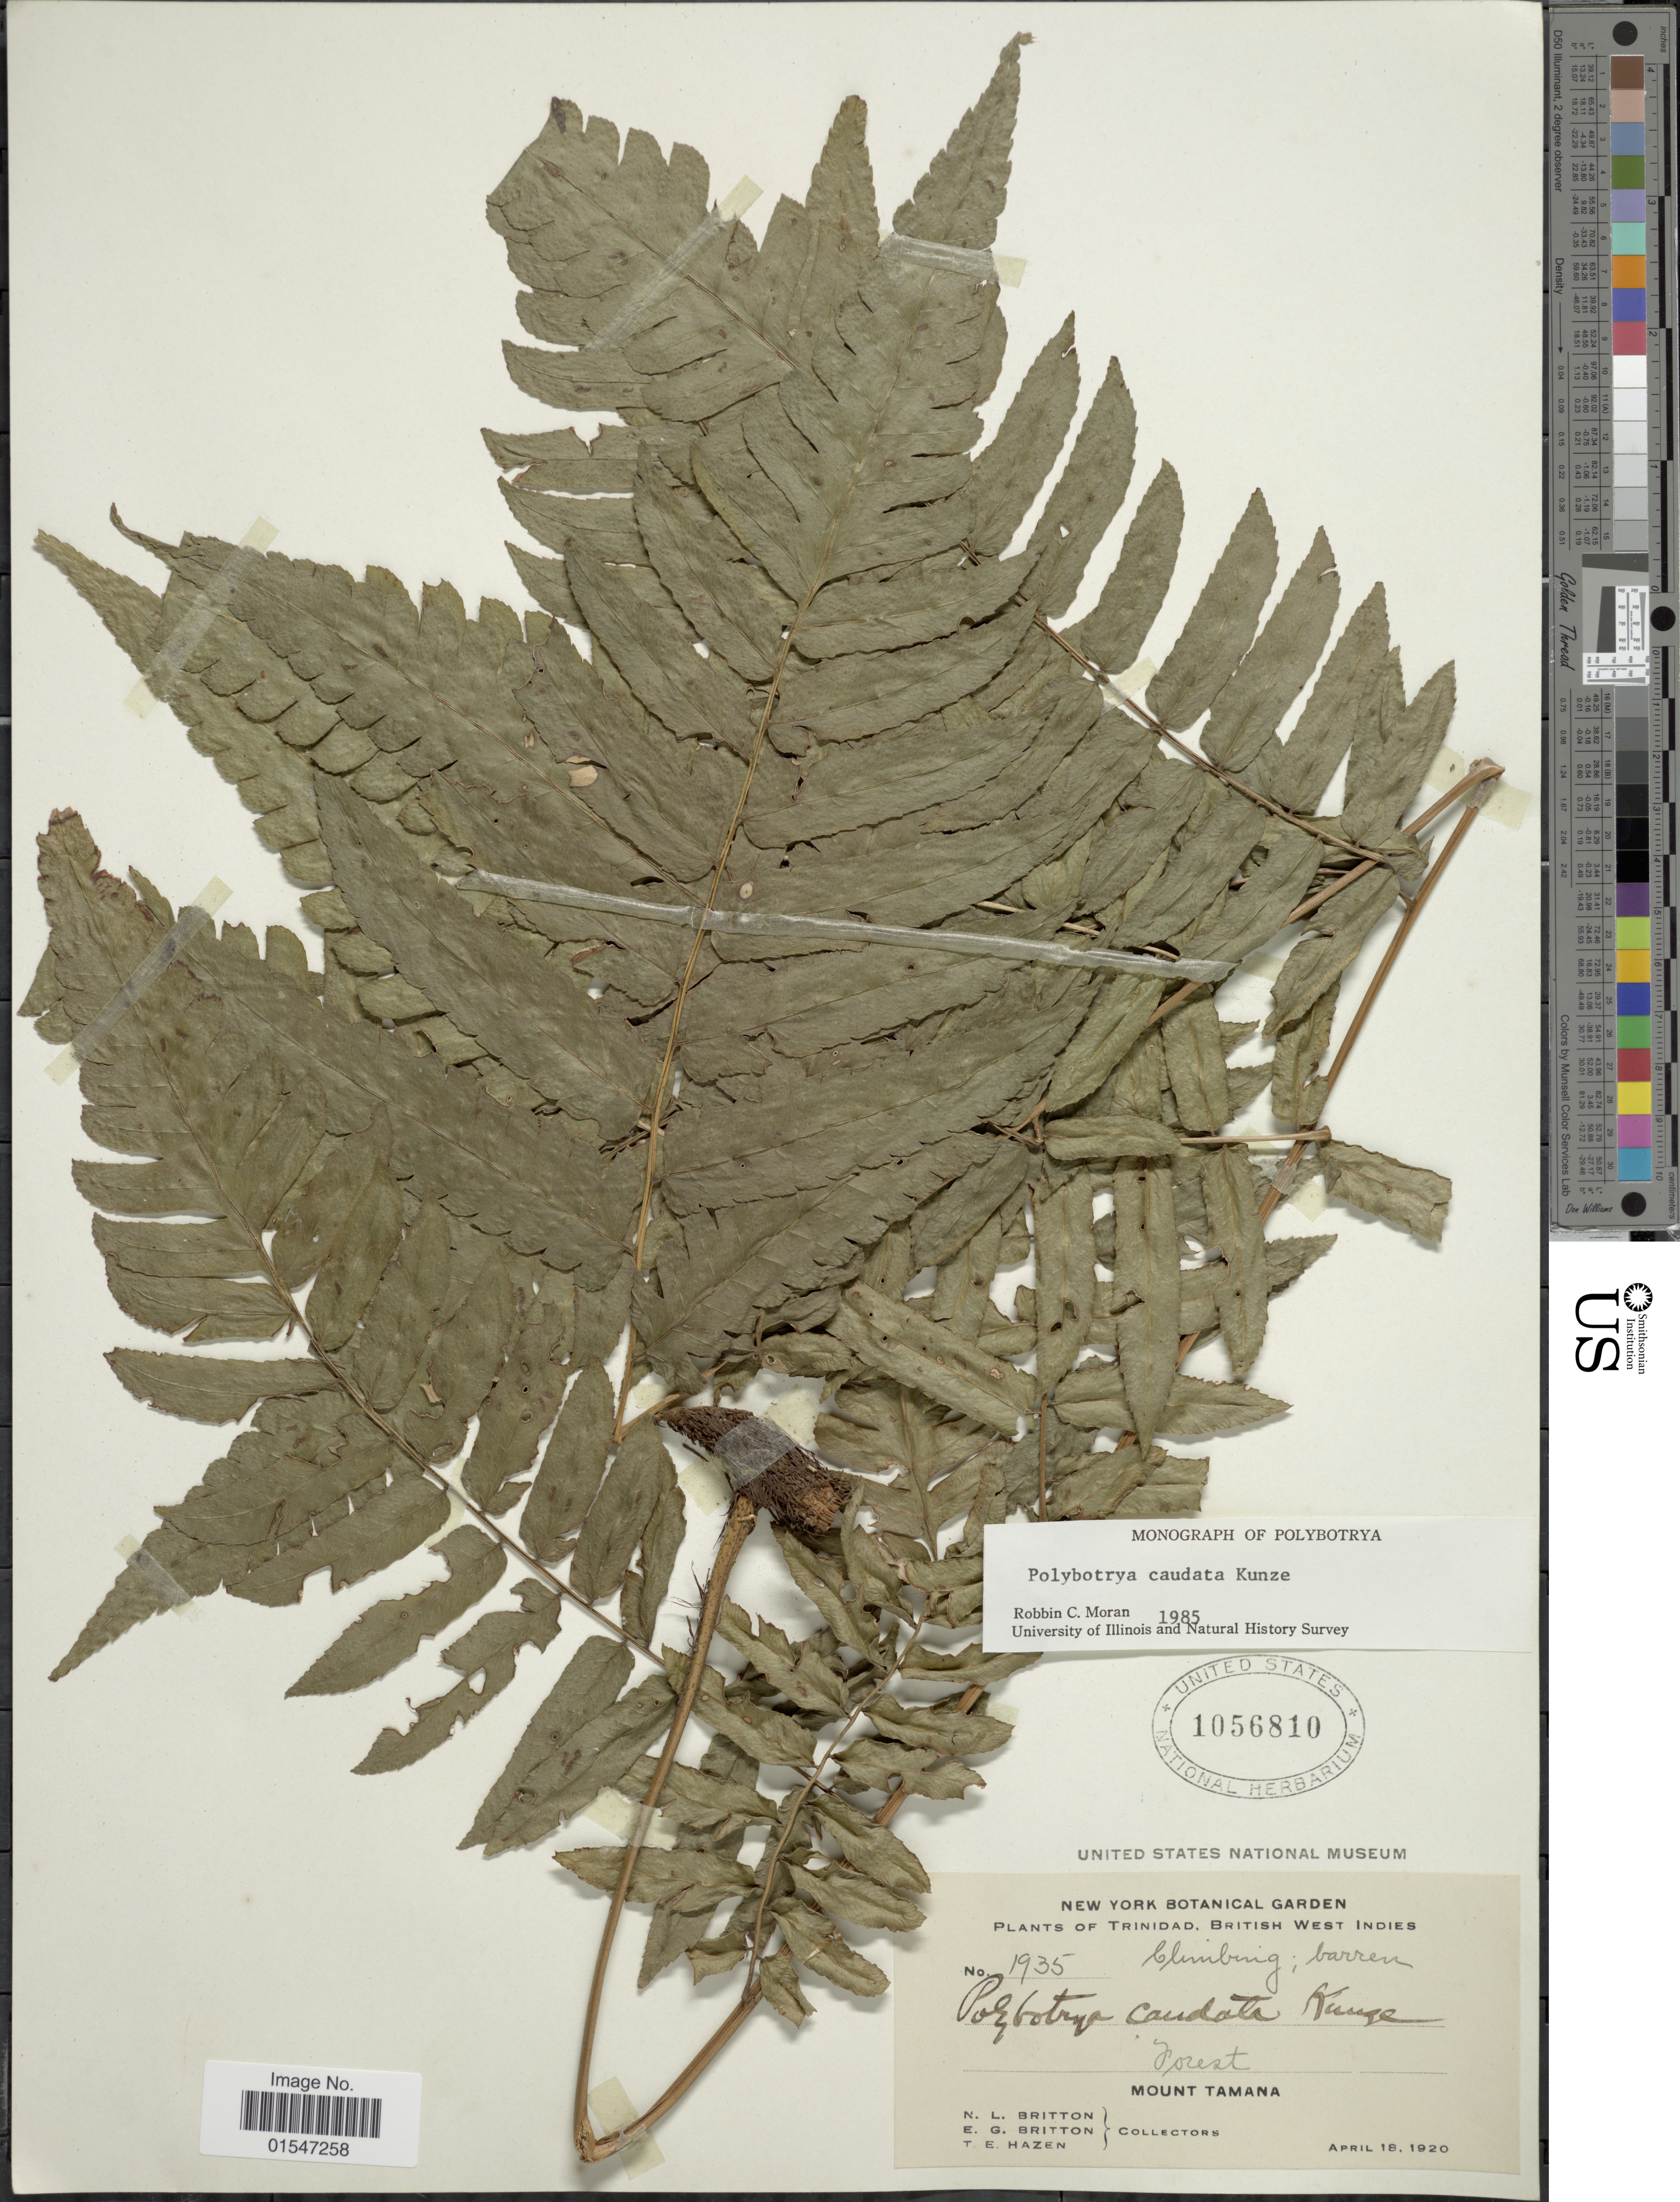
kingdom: Plantae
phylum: Tracheophyta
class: Polypodiopsida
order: Polypodiales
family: Dryopteridaceae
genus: Polybotrya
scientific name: Polybotrya caudata f. caudata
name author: Kunze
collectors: N. Britton, E. G. Britton & T. E. Hazen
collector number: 1935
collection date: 1920-04-18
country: Trinidad and Tobago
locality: Trinidad, British West Indies, Forest, Mount Tamana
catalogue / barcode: US 1056810